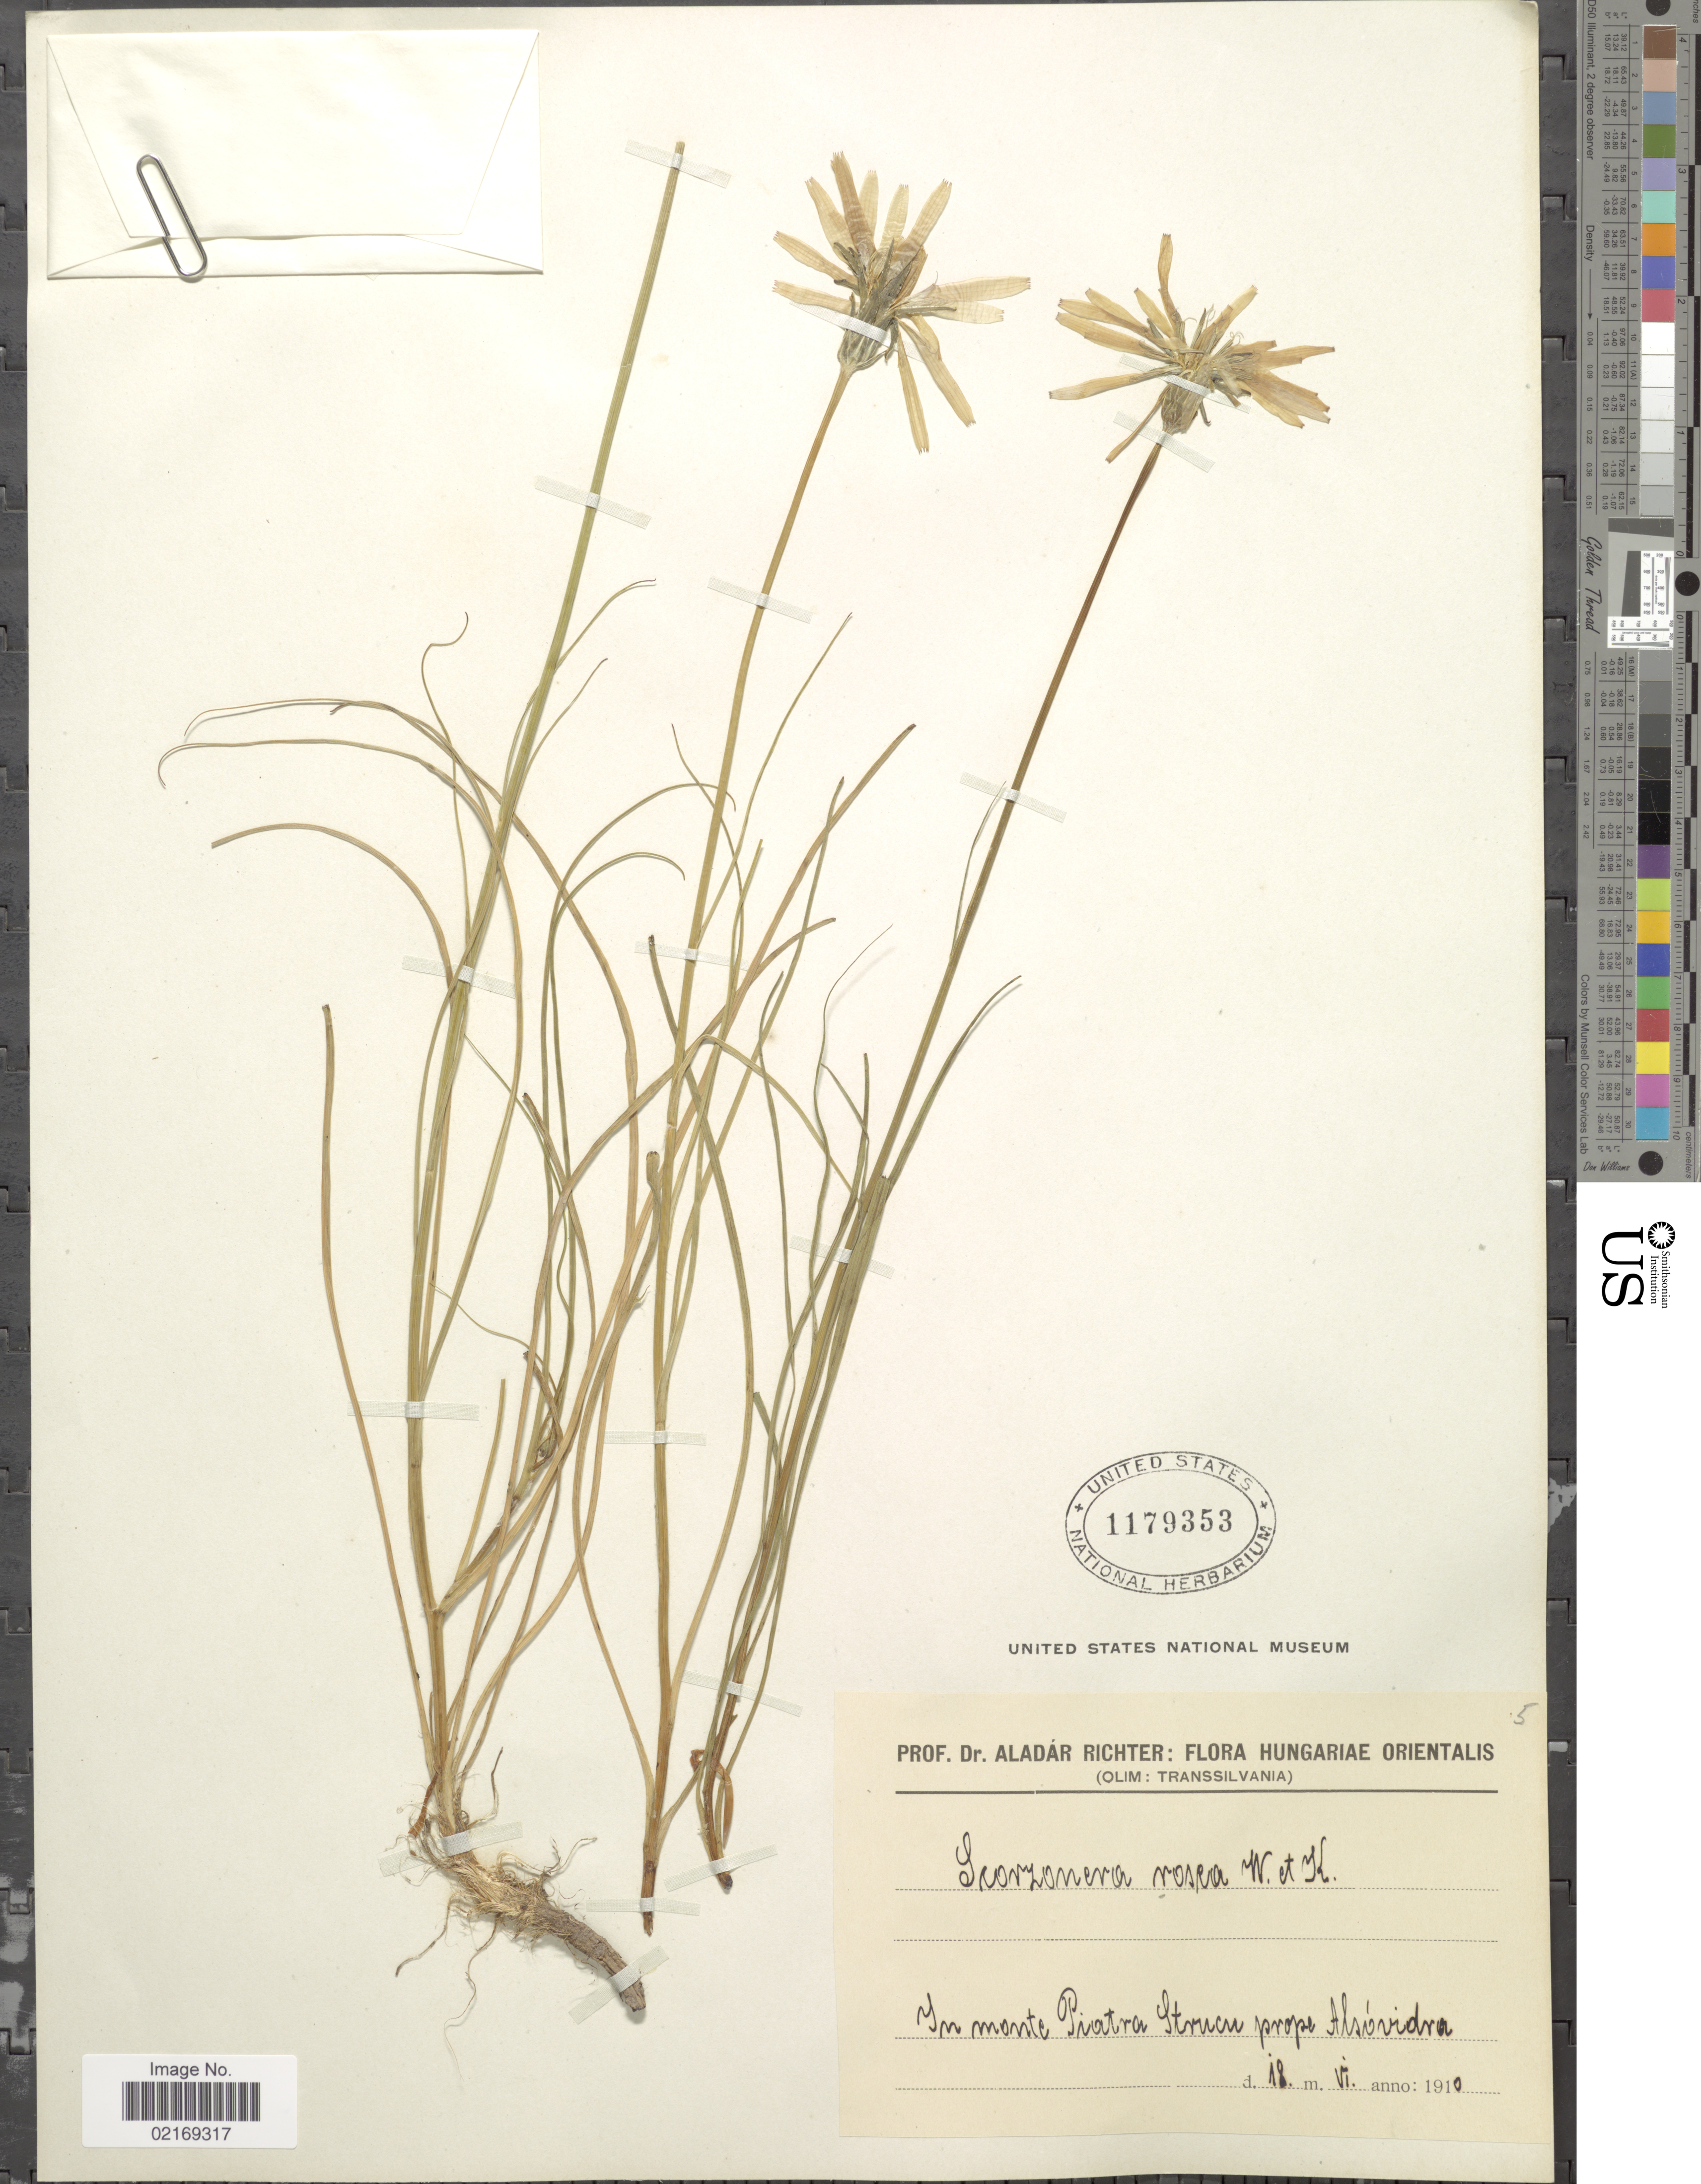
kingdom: Plantae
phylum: Tracheophyta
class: Magnoliopsida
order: Asterales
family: Asteraceae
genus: Podospermum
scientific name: Podospermum roseum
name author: (Waldst. & Kit.) Gemeinholzer & Greuter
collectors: A. Richter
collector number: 5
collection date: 1910-06-18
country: Hungary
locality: Hungariae orientalis (Olim: Transsilvania), in monte Piatra Strucu prope Alsovidra. [interpreted]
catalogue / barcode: US 1179353